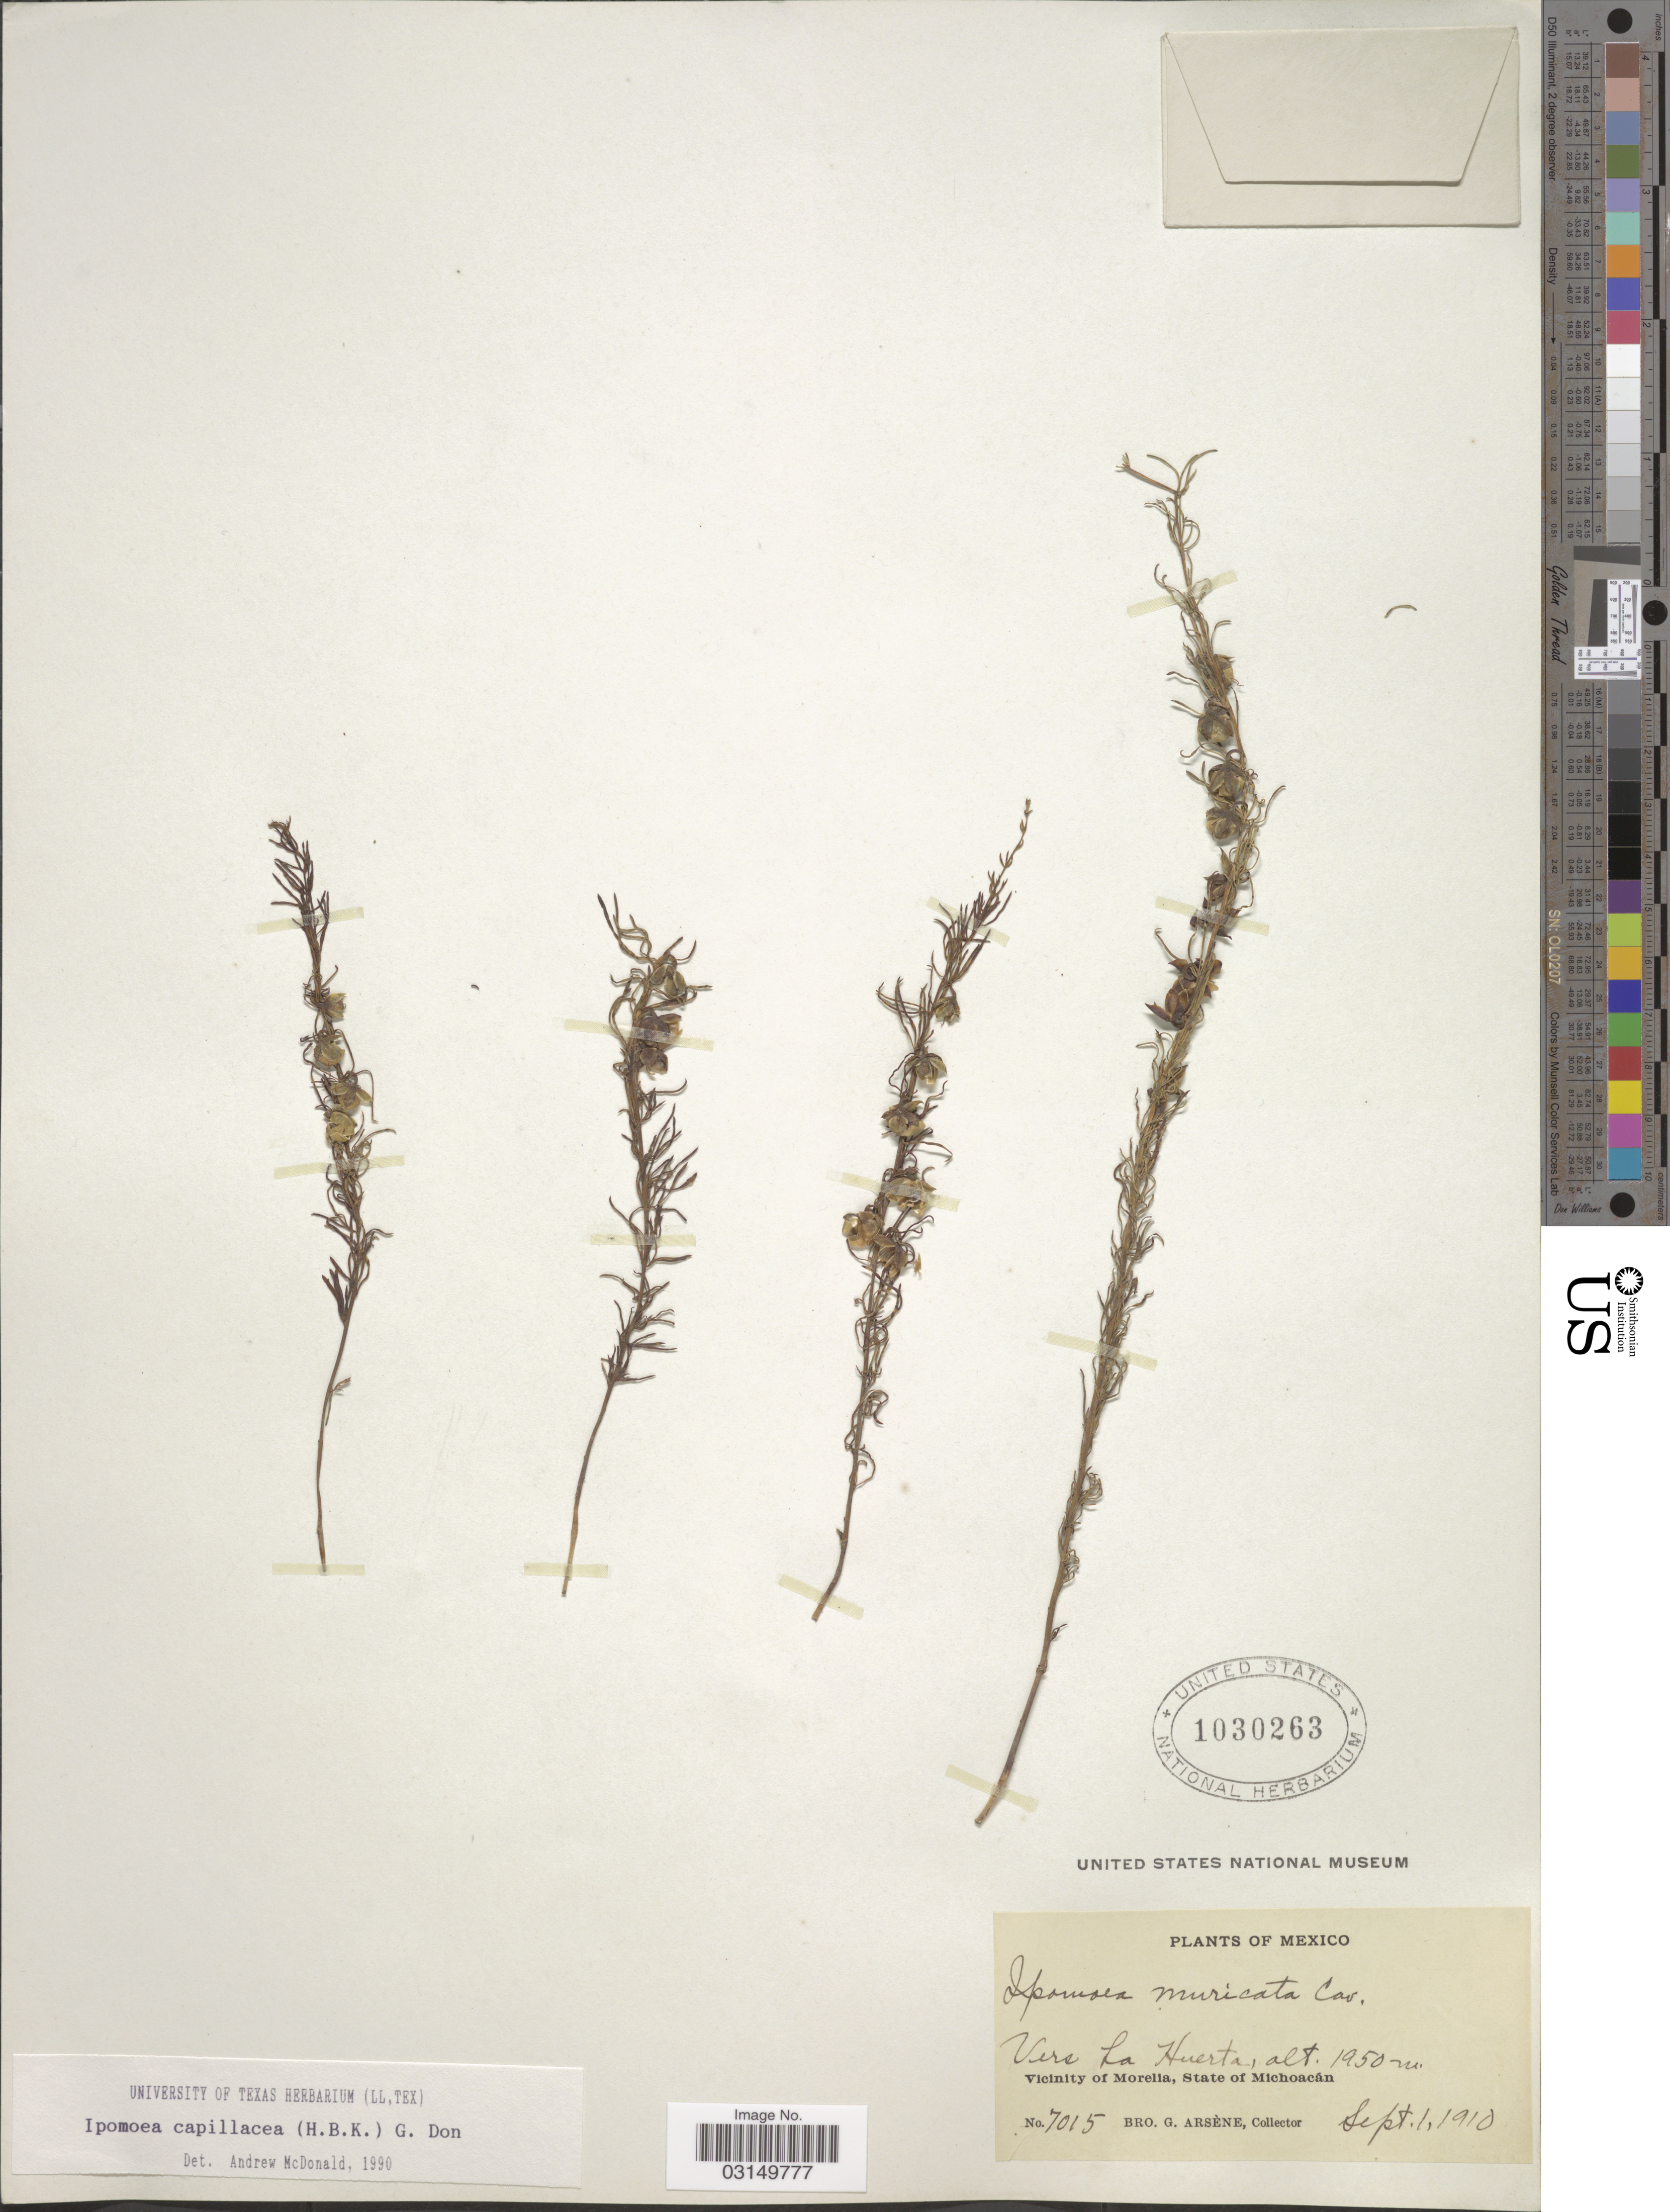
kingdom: Plantae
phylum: Tracheophyta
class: Magnoliopsida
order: Solanales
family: Convolvulaceae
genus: Ipomoea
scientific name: Ipomoea capillacea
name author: (Kunth) G. Don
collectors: Bro. G. Arsène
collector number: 7015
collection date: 1910-09-01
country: Mexico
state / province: Michoacán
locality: Vers La Huerta, Vicinity of Morelia, State of Michoacán.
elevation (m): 1950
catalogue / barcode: US 1030263